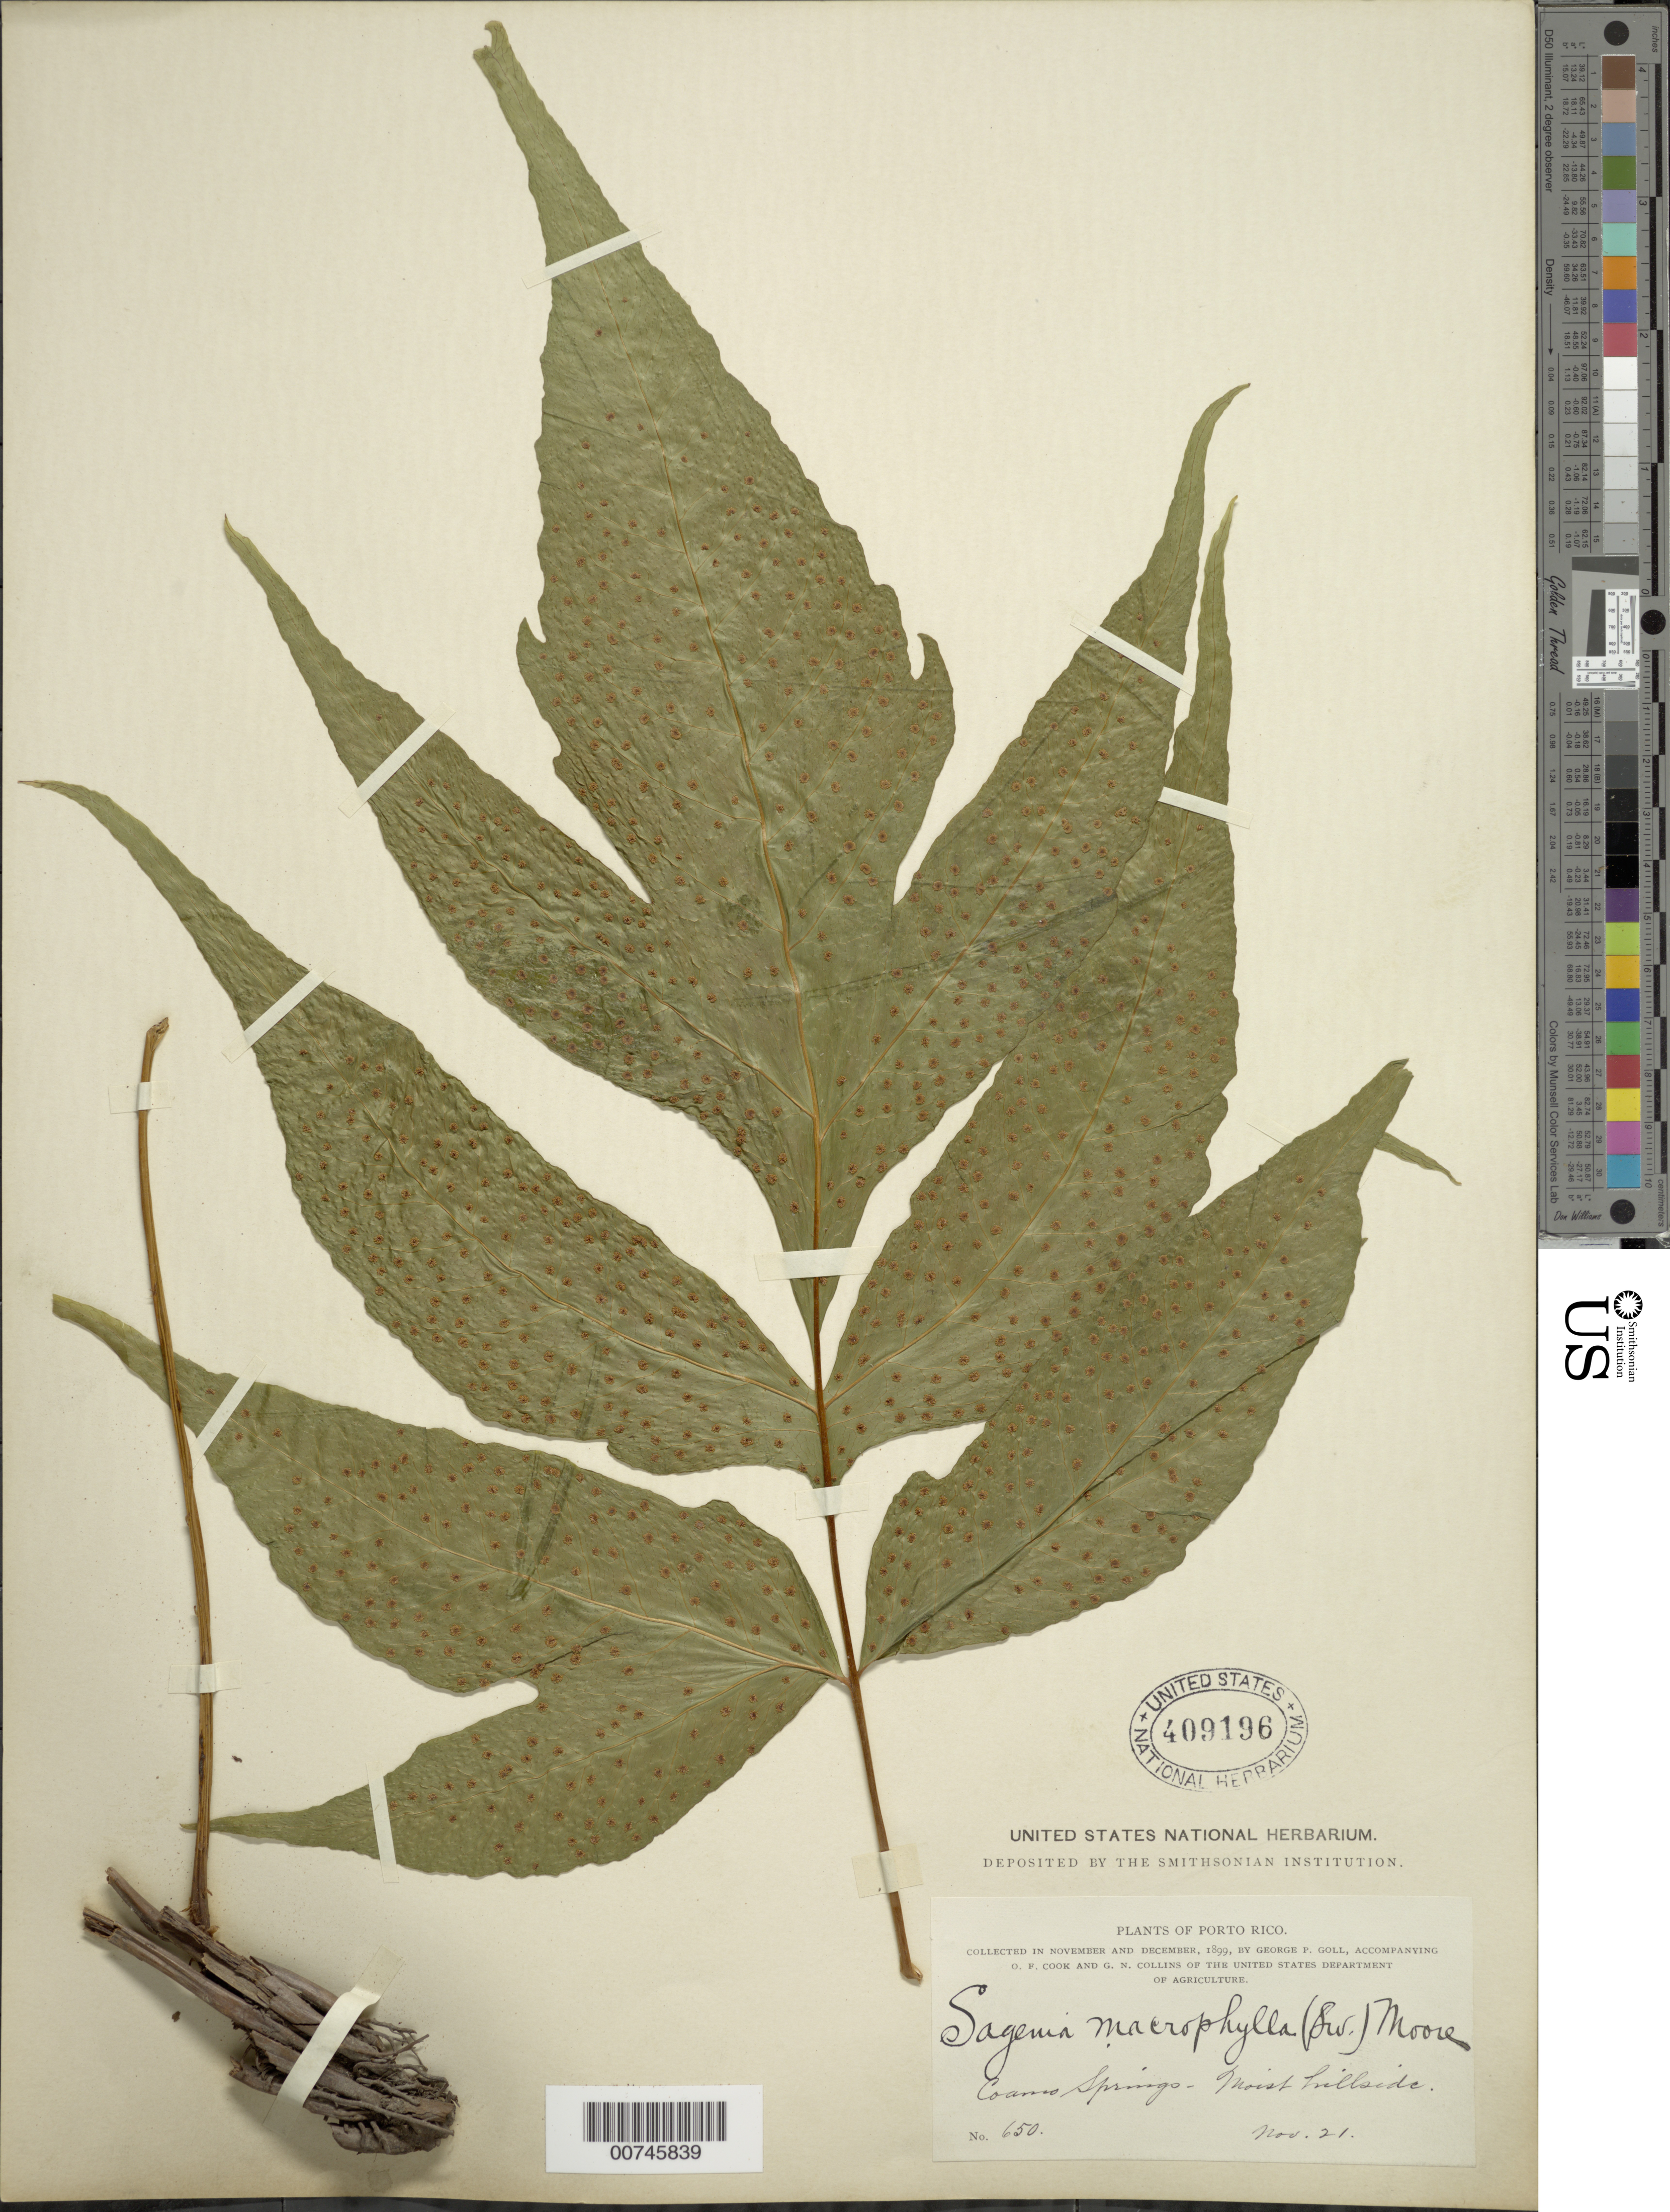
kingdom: Plantae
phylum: Tracheophyta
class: Polypodiopsida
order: Polypodiales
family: Tectariaceae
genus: Tectaria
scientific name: Tectaria incisa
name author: Cav.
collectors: G. Goll, O. F. Cook & G. N. Collins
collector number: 650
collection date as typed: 21 Nov 1899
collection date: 1899-11-21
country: Puerto Rico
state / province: Coamo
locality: Coamo springs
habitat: Moist hillside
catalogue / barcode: US 409196